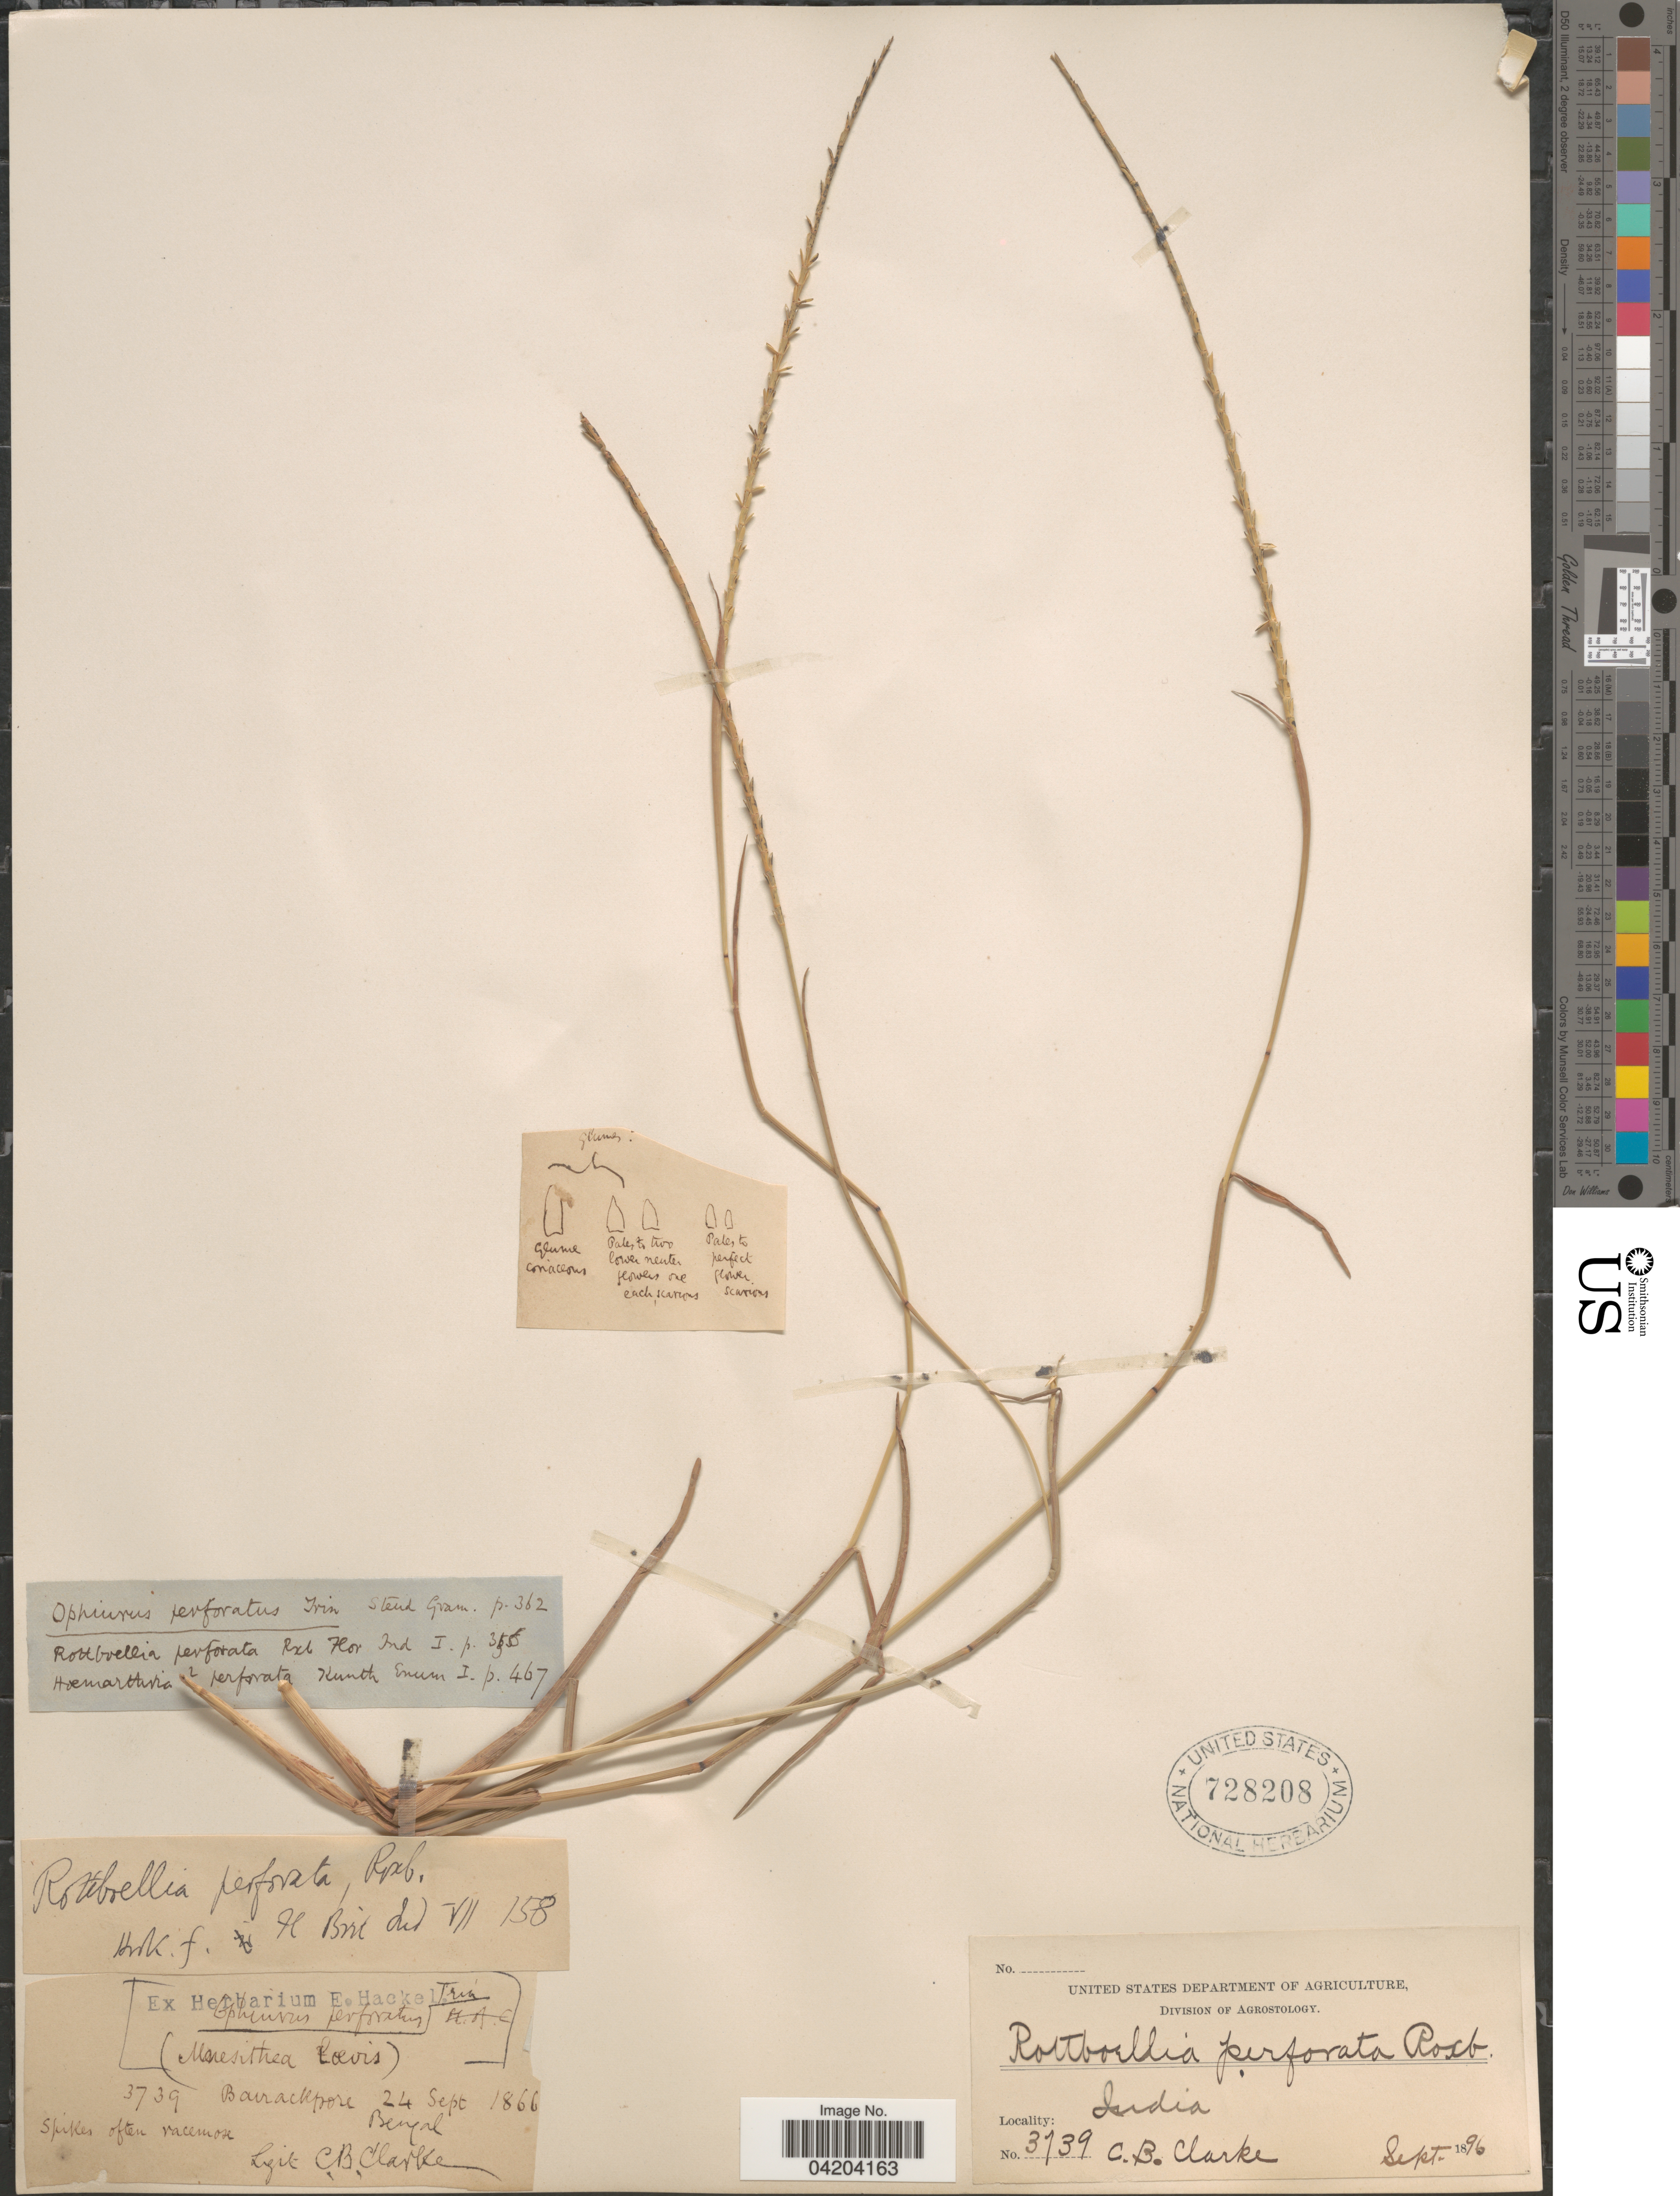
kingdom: Plantae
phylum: Tracheophyta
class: Liliopsida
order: Poales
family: Poaceae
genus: Mnesithea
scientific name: Mnesithea laevis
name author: (Retz.) Kunth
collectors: C. B. Clarke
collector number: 3739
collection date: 1866-09-24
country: India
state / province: West Bengal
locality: Barrackpore. Bengal.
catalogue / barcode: US 728208-2